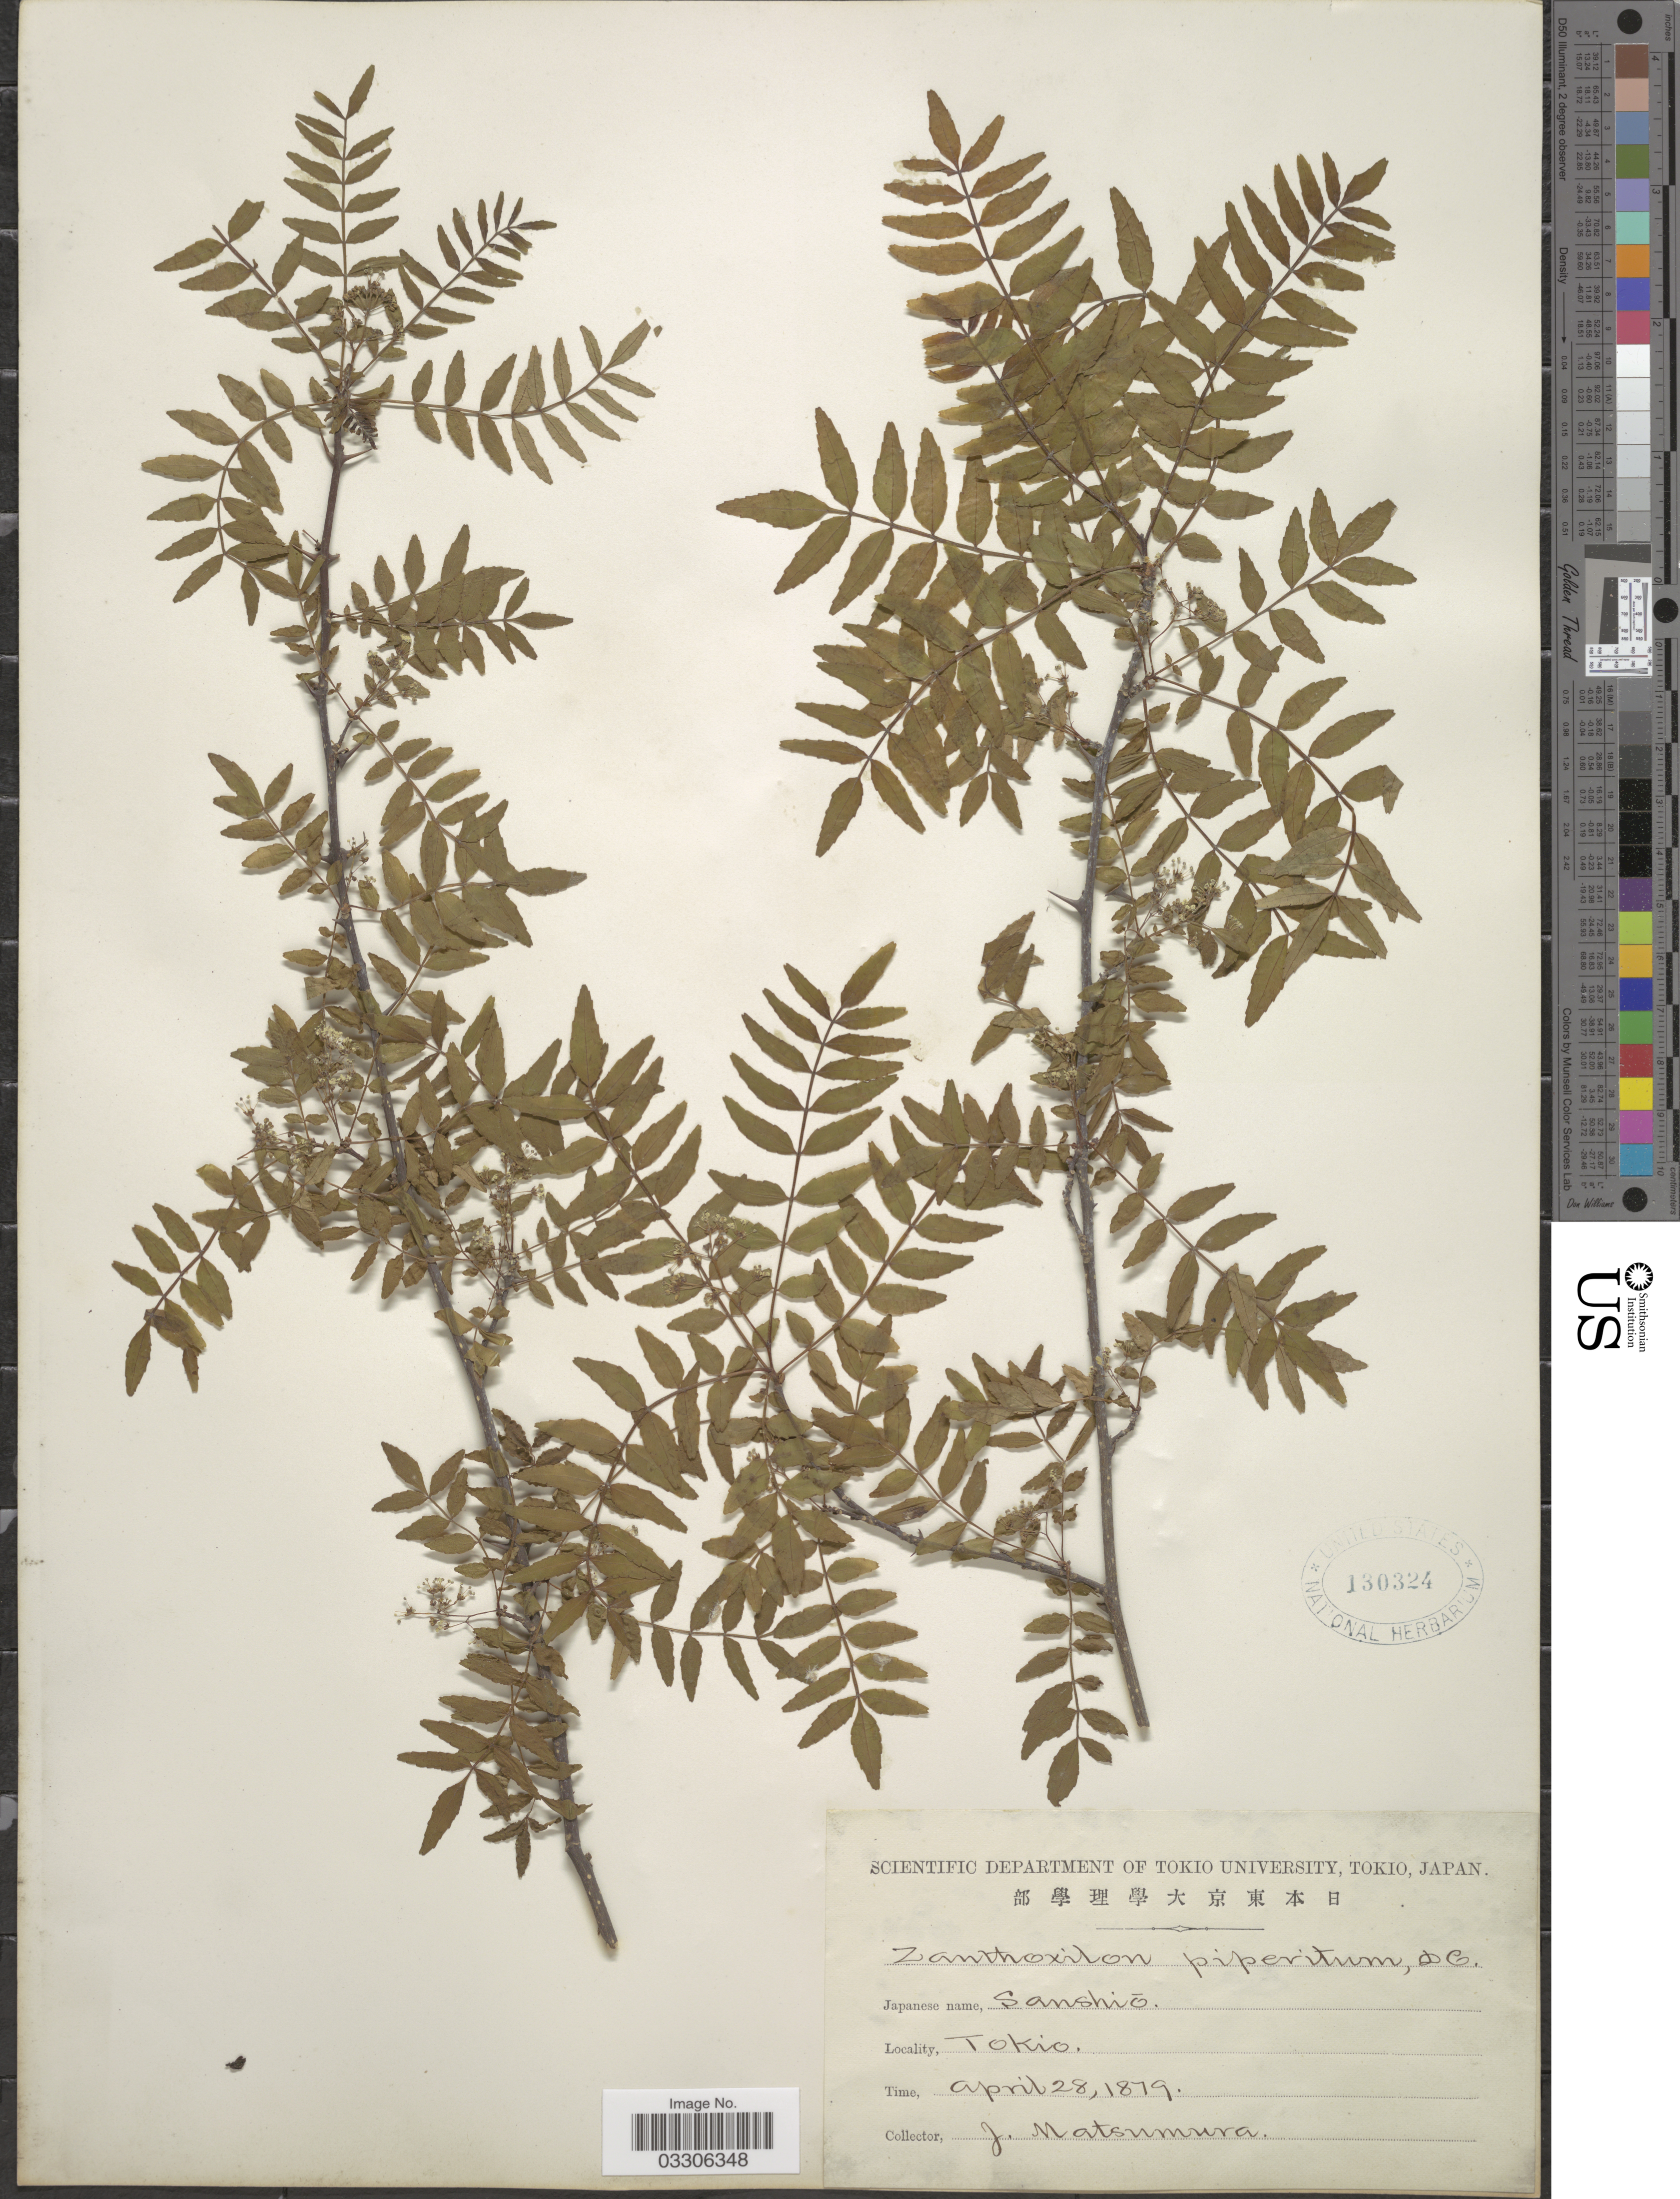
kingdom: Plantae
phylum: Tracheophyta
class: Magnoliopsida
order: Sapindales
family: Rutaceae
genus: Zanthoxylum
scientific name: Zanthoxylum piperitum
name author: DC.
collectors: J. Matsumura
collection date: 1879-04-28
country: Japan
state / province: Tokyo, Federal City of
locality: Tokio.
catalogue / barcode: US 130324